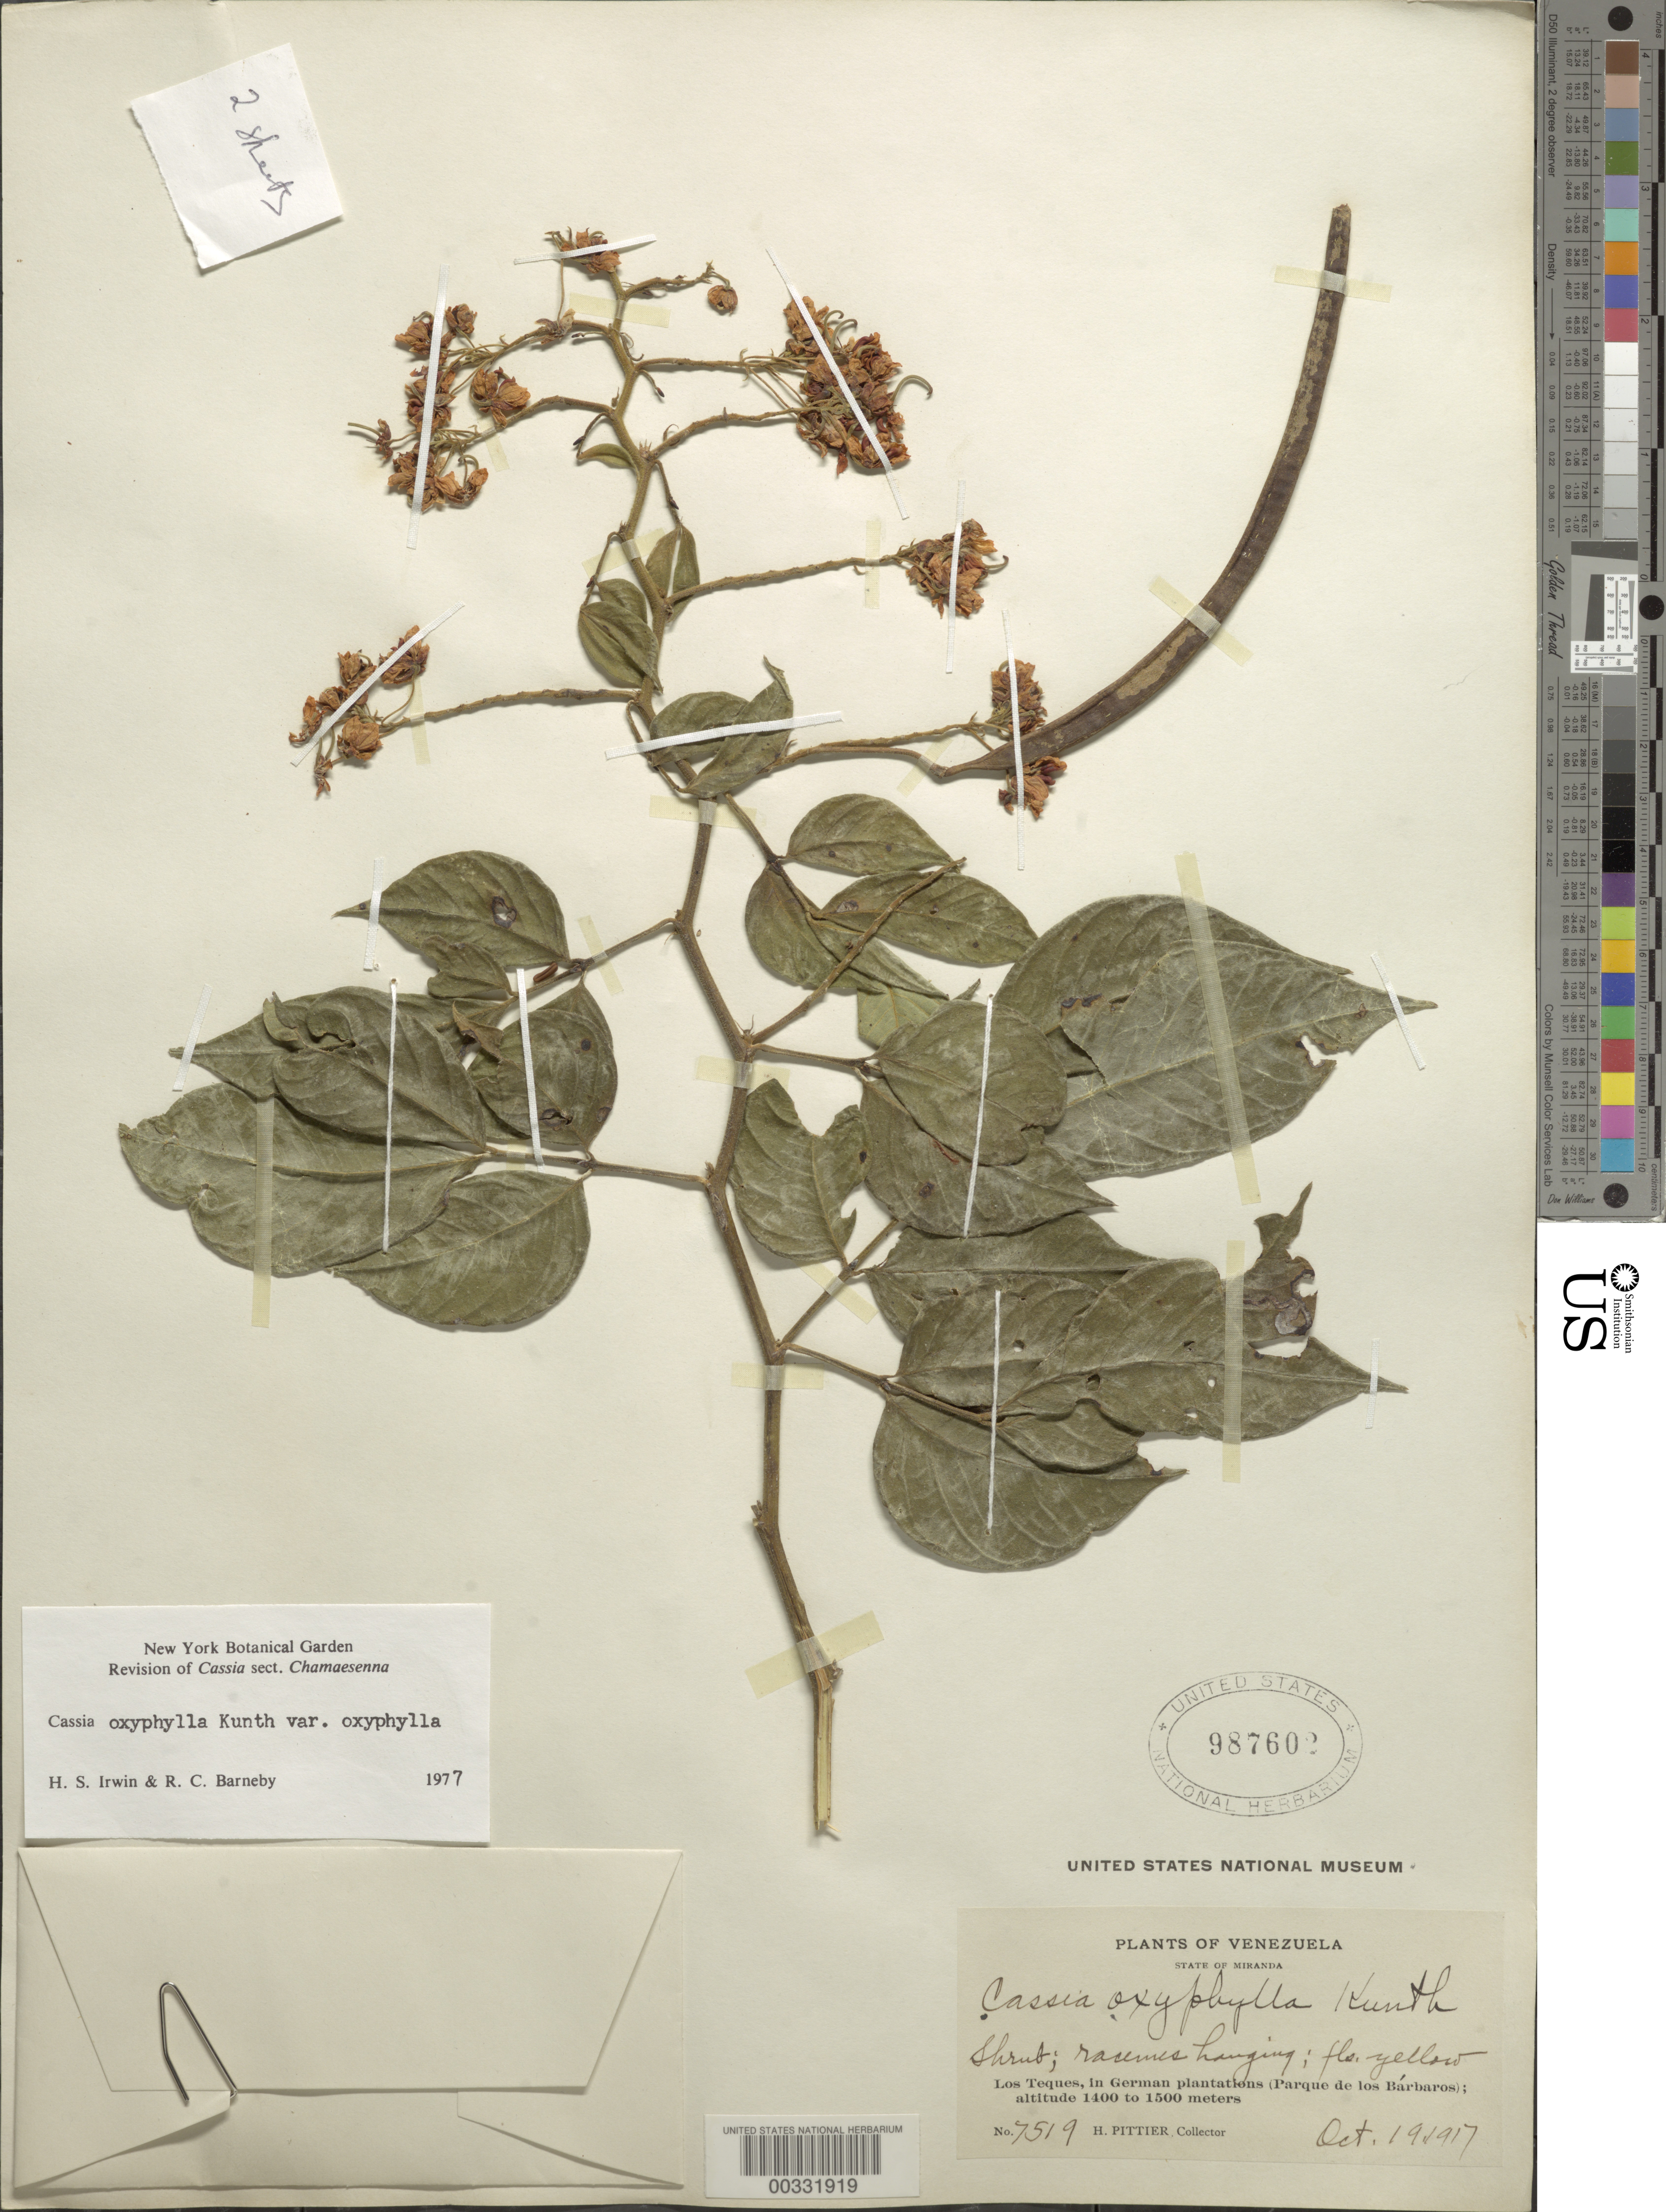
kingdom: Plantae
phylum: Tracheophyta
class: Magnoliopsida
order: Fabales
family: Fabaceae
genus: Senna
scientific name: Senna oxyphylla var. oxyphylla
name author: (Kunth) H.S. Irwin & Barneby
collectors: H. F. Pittier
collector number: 7519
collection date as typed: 19 Oct 1917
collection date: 1917-10-19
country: Venezuela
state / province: Miranda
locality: Los teques in german plantations (parque de los barbaros)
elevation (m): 1400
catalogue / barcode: US 987602